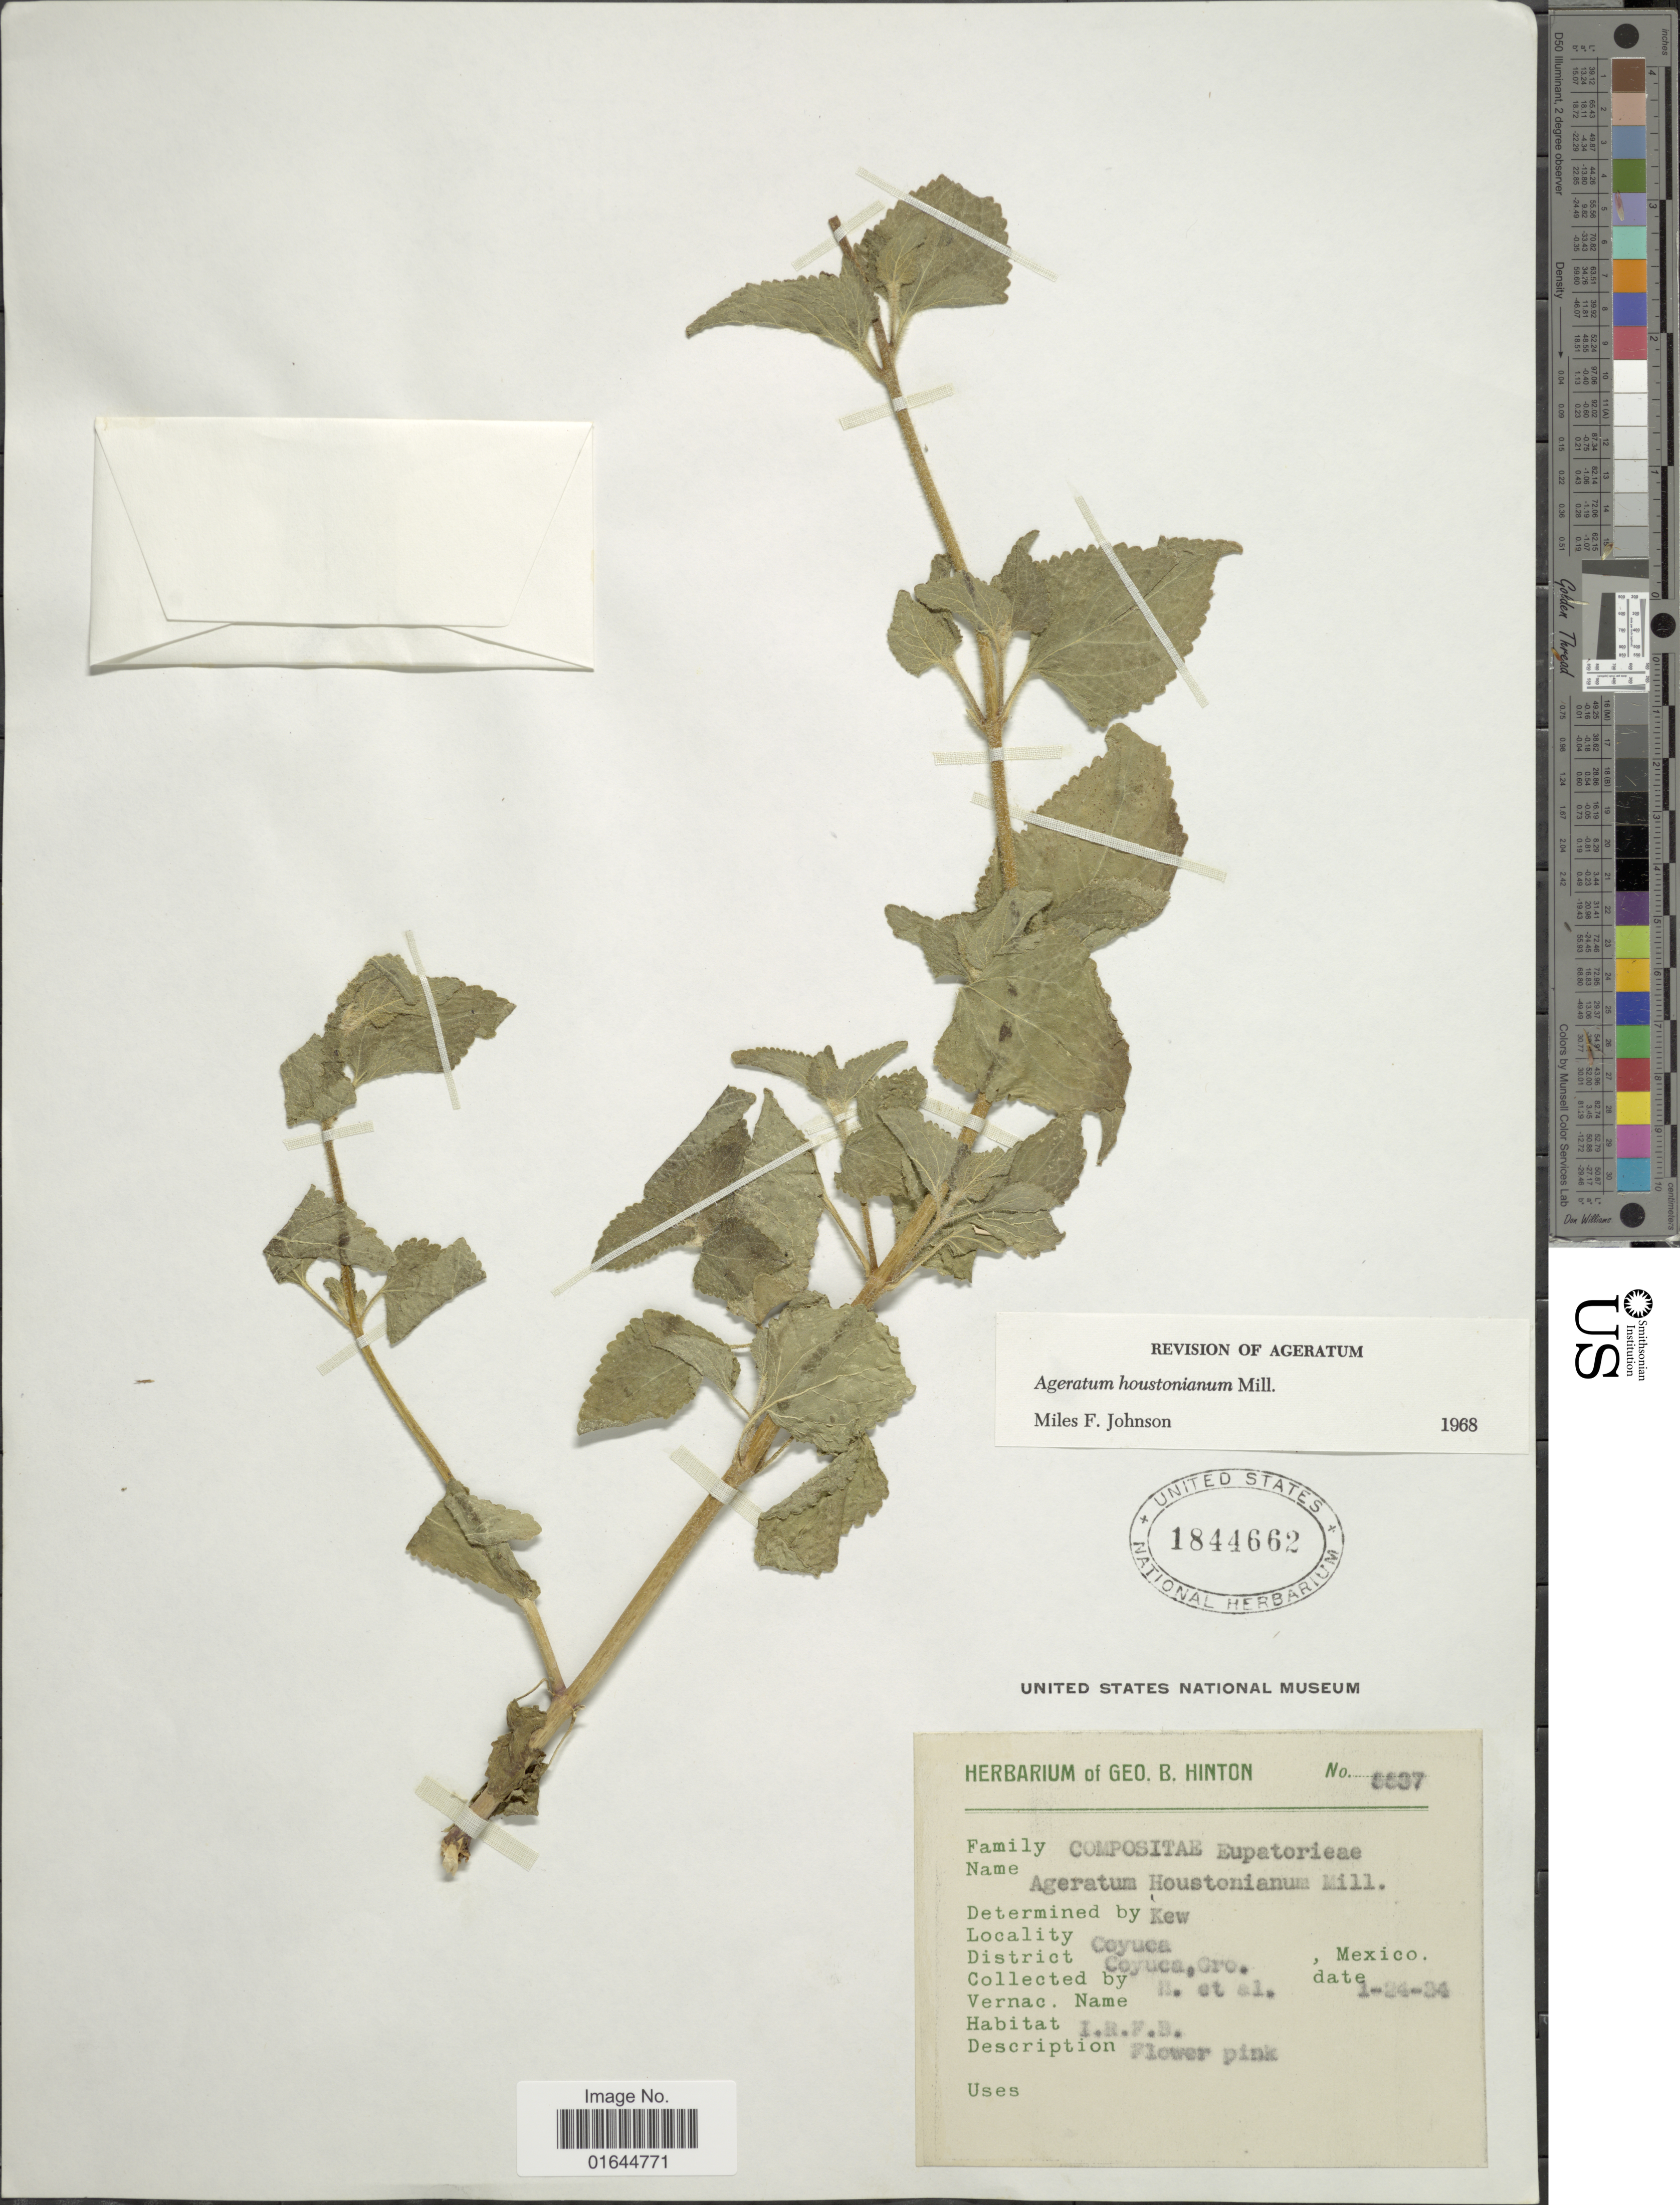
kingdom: Plantae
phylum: Tracheophyta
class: Magnoliopsida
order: Asterales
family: Asteraceae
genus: Ageratum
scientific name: Ageratum houstonianum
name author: Mill.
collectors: G. B. Hinton & et al.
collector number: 5537*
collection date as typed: Transcribed d/m/y: 24/1/24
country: Mexico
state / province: Guerrero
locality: Mexico, Coyucam District Coyuca, Gro.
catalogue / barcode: US 1844662